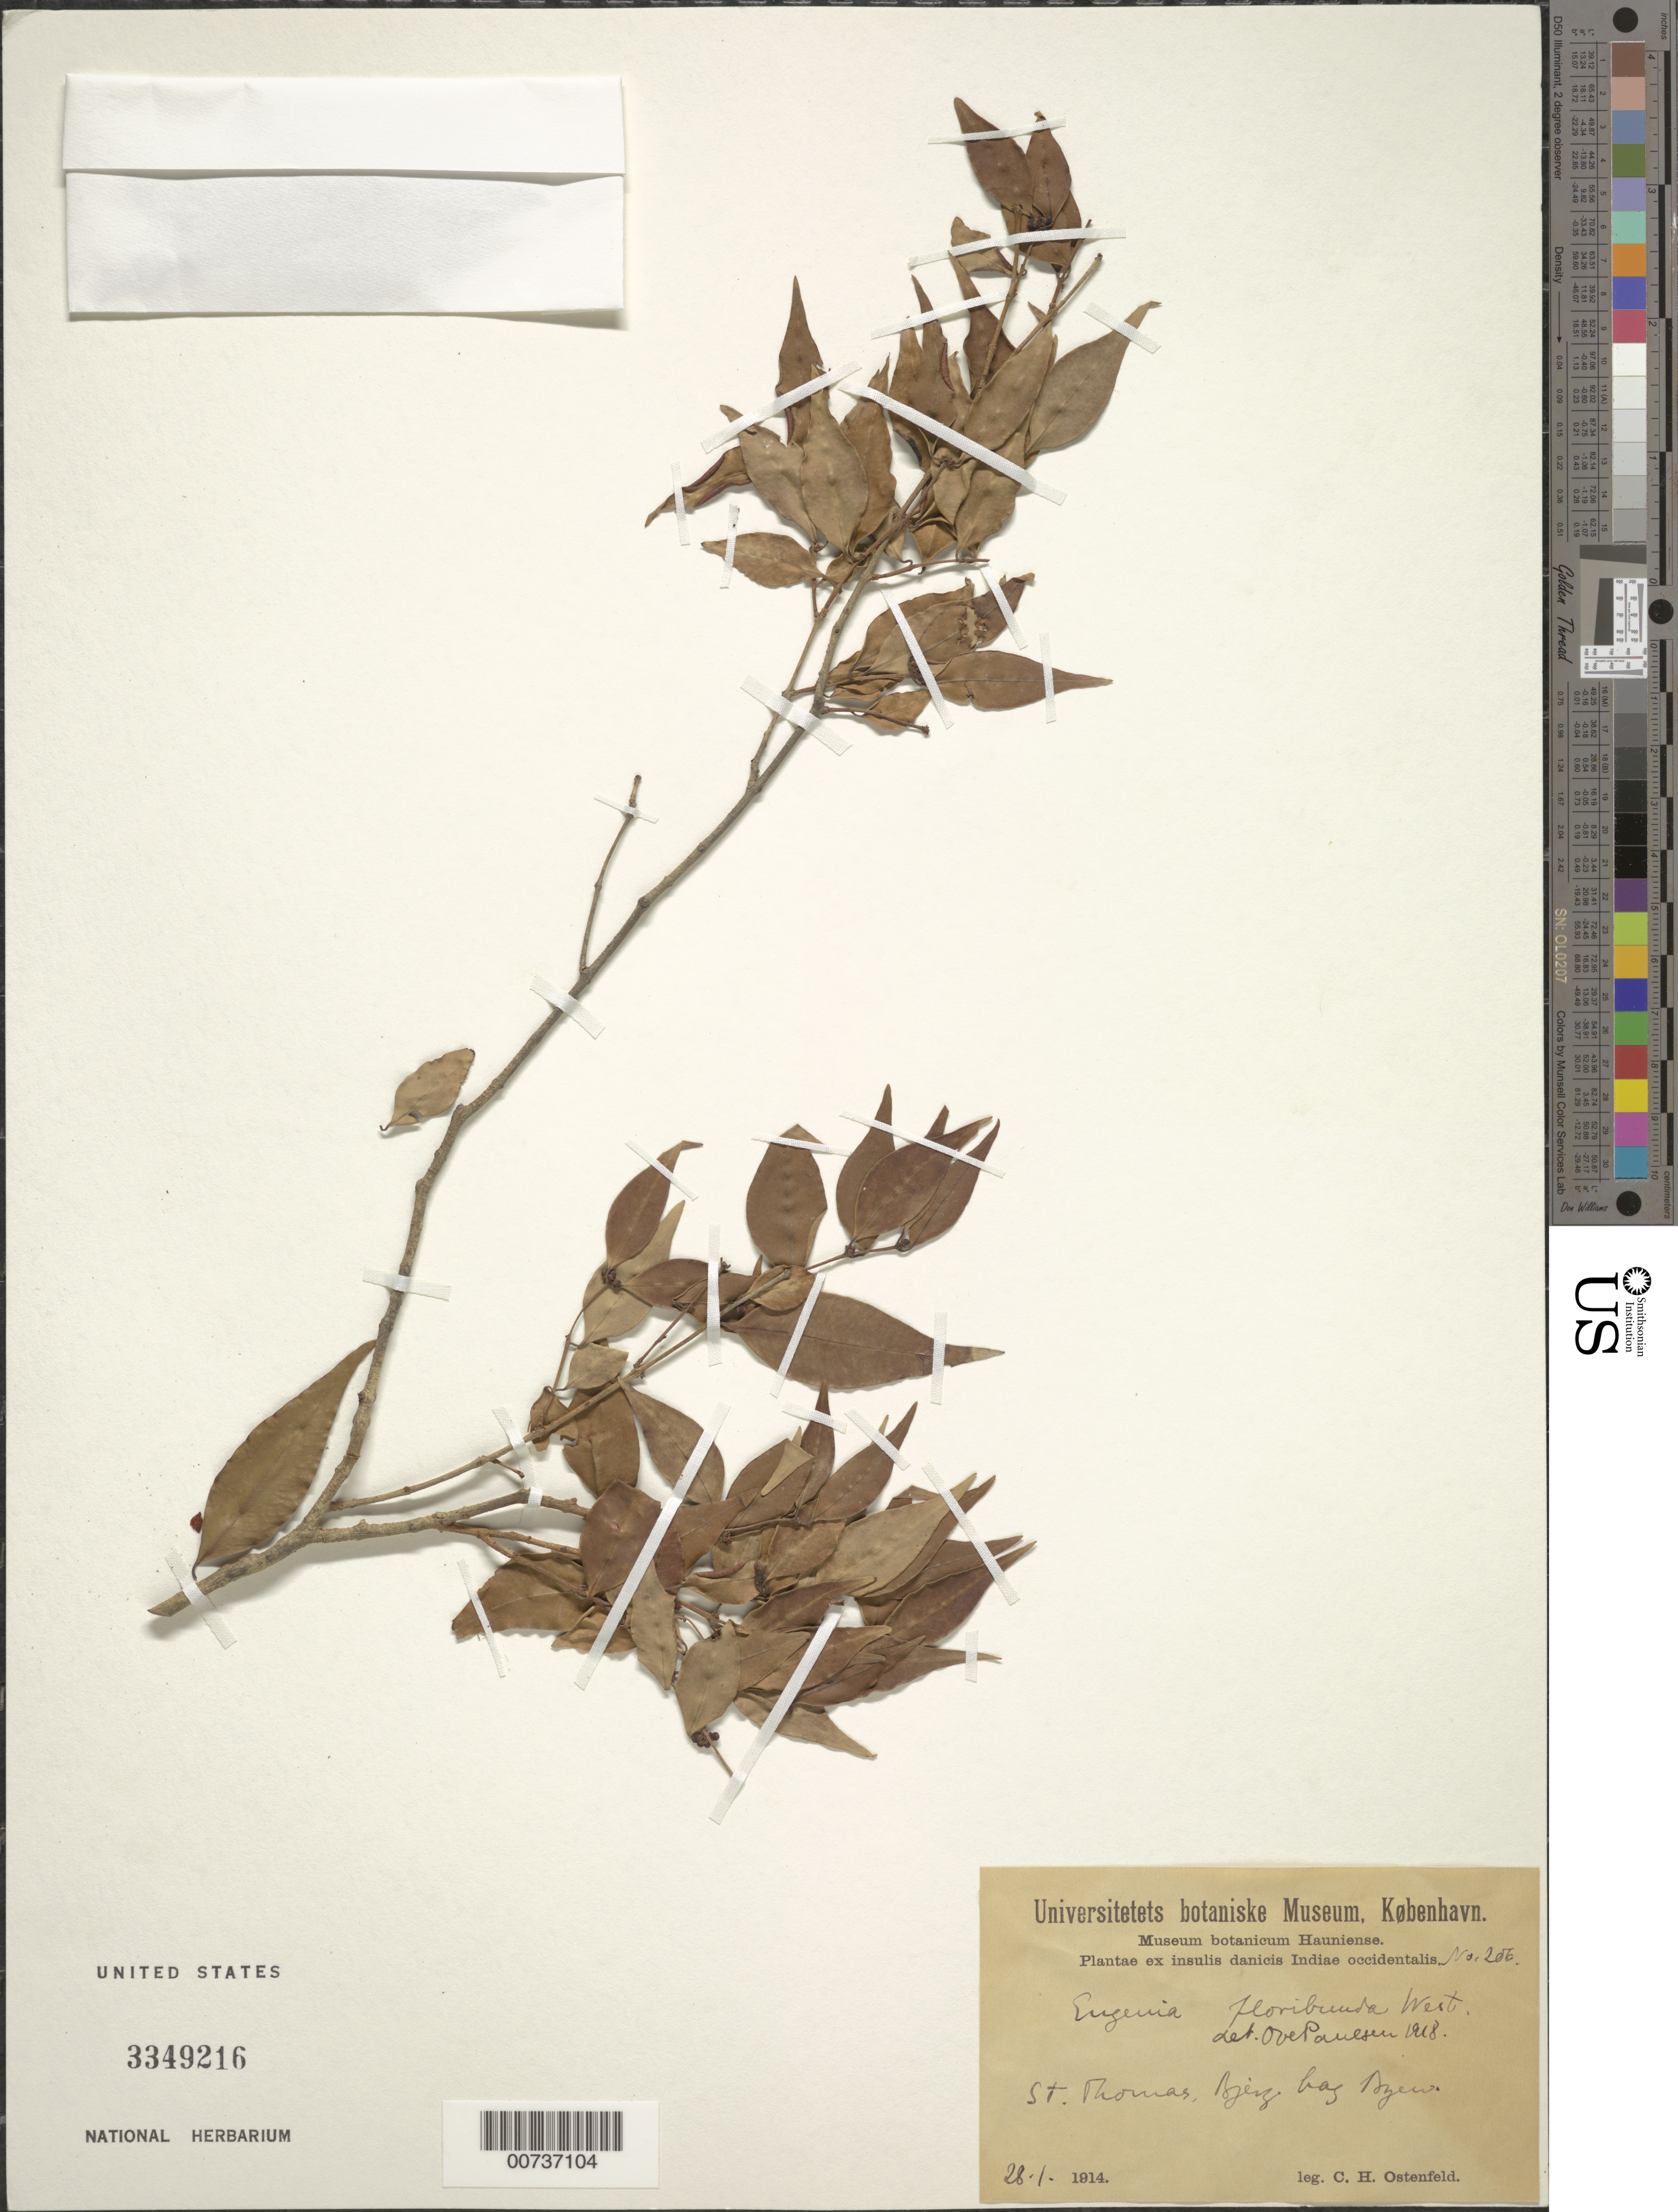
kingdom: Plantae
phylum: Tracheophyta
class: Magnoliopsida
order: Myrtales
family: Myrtaceae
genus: Myrciaria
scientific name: Myrciaria floribunda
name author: (H. West ex Willd.) O. Berg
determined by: Paulsen, O.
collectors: C. Ostenfeld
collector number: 206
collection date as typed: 28 Jan 1914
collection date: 1914-01-28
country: U.S. Virgin Islands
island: St. Thomas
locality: Bay Ayeu ?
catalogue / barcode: US 3349216